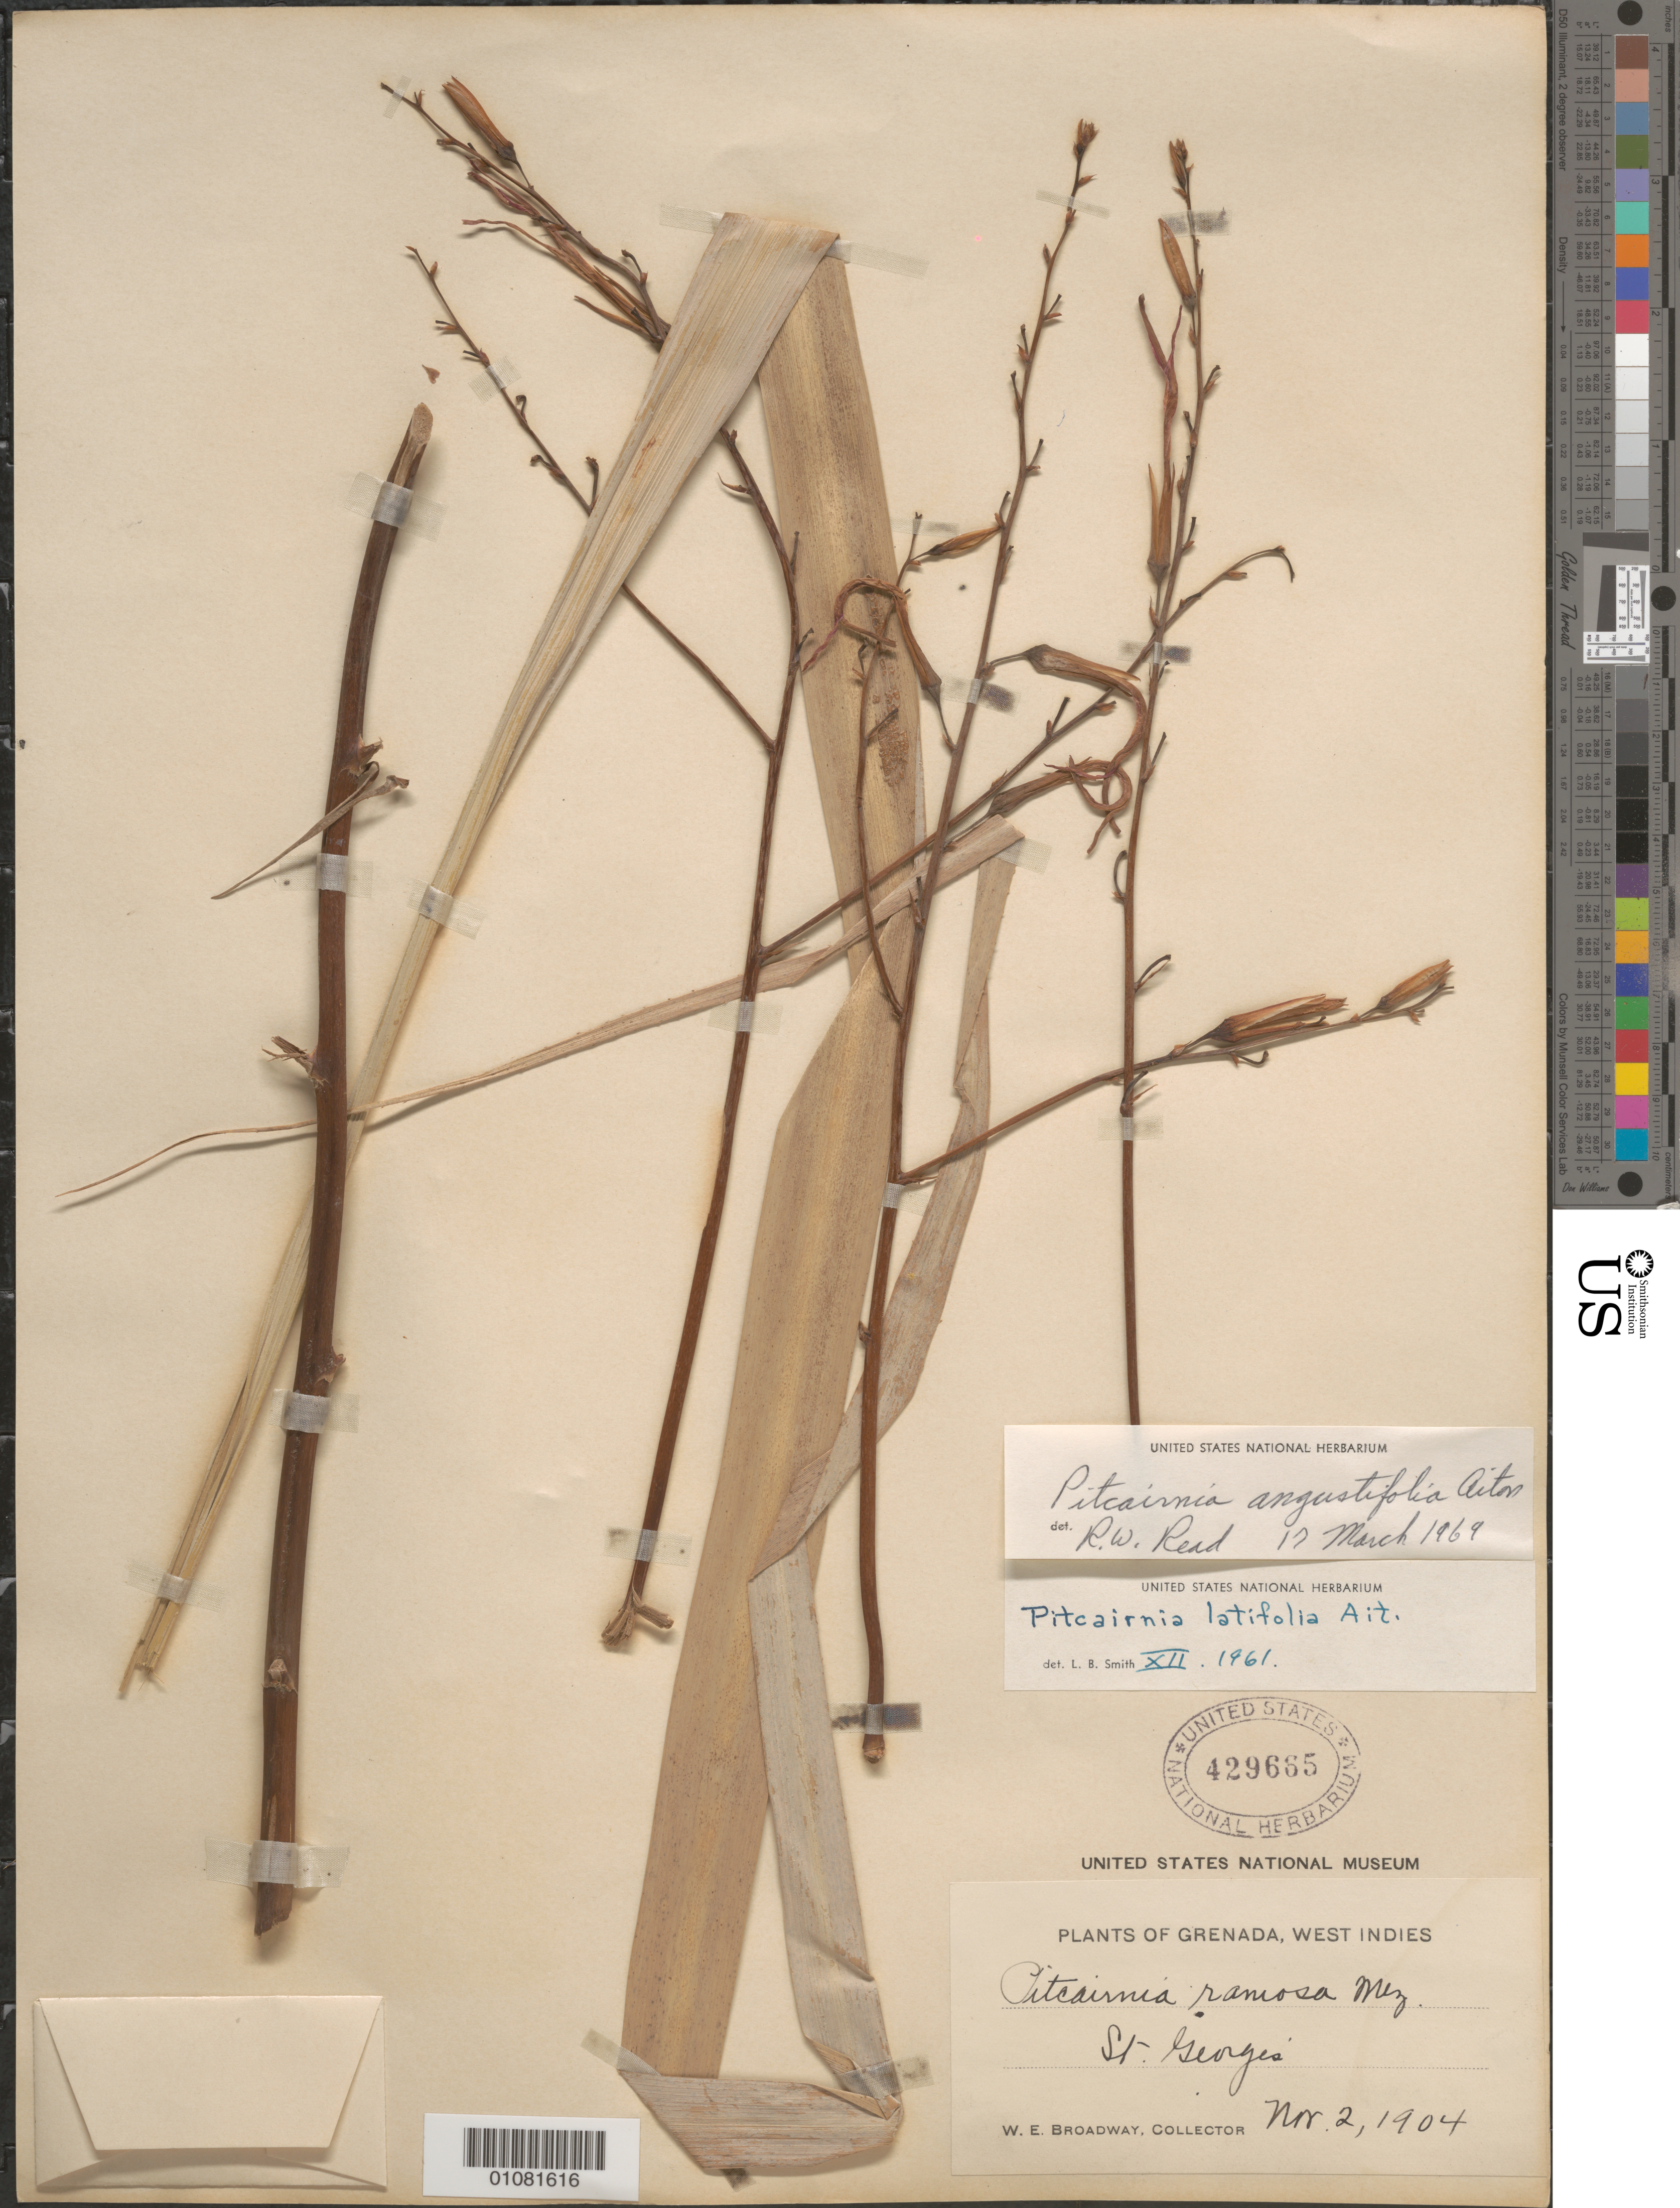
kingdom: Plantae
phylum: Tracheophyta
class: Liliopsida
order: Poales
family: Bromeliaceae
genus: Pitcairnia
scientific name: Pitcairnia angustifolia var. angustifolia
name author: Sol. ex Aiton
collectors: W. E. Broadway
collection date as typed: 02 Nov 1904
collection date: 1904-11-02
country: Grenada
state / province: Saint George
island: Grenada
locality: St. Georges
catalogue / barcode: US 429685